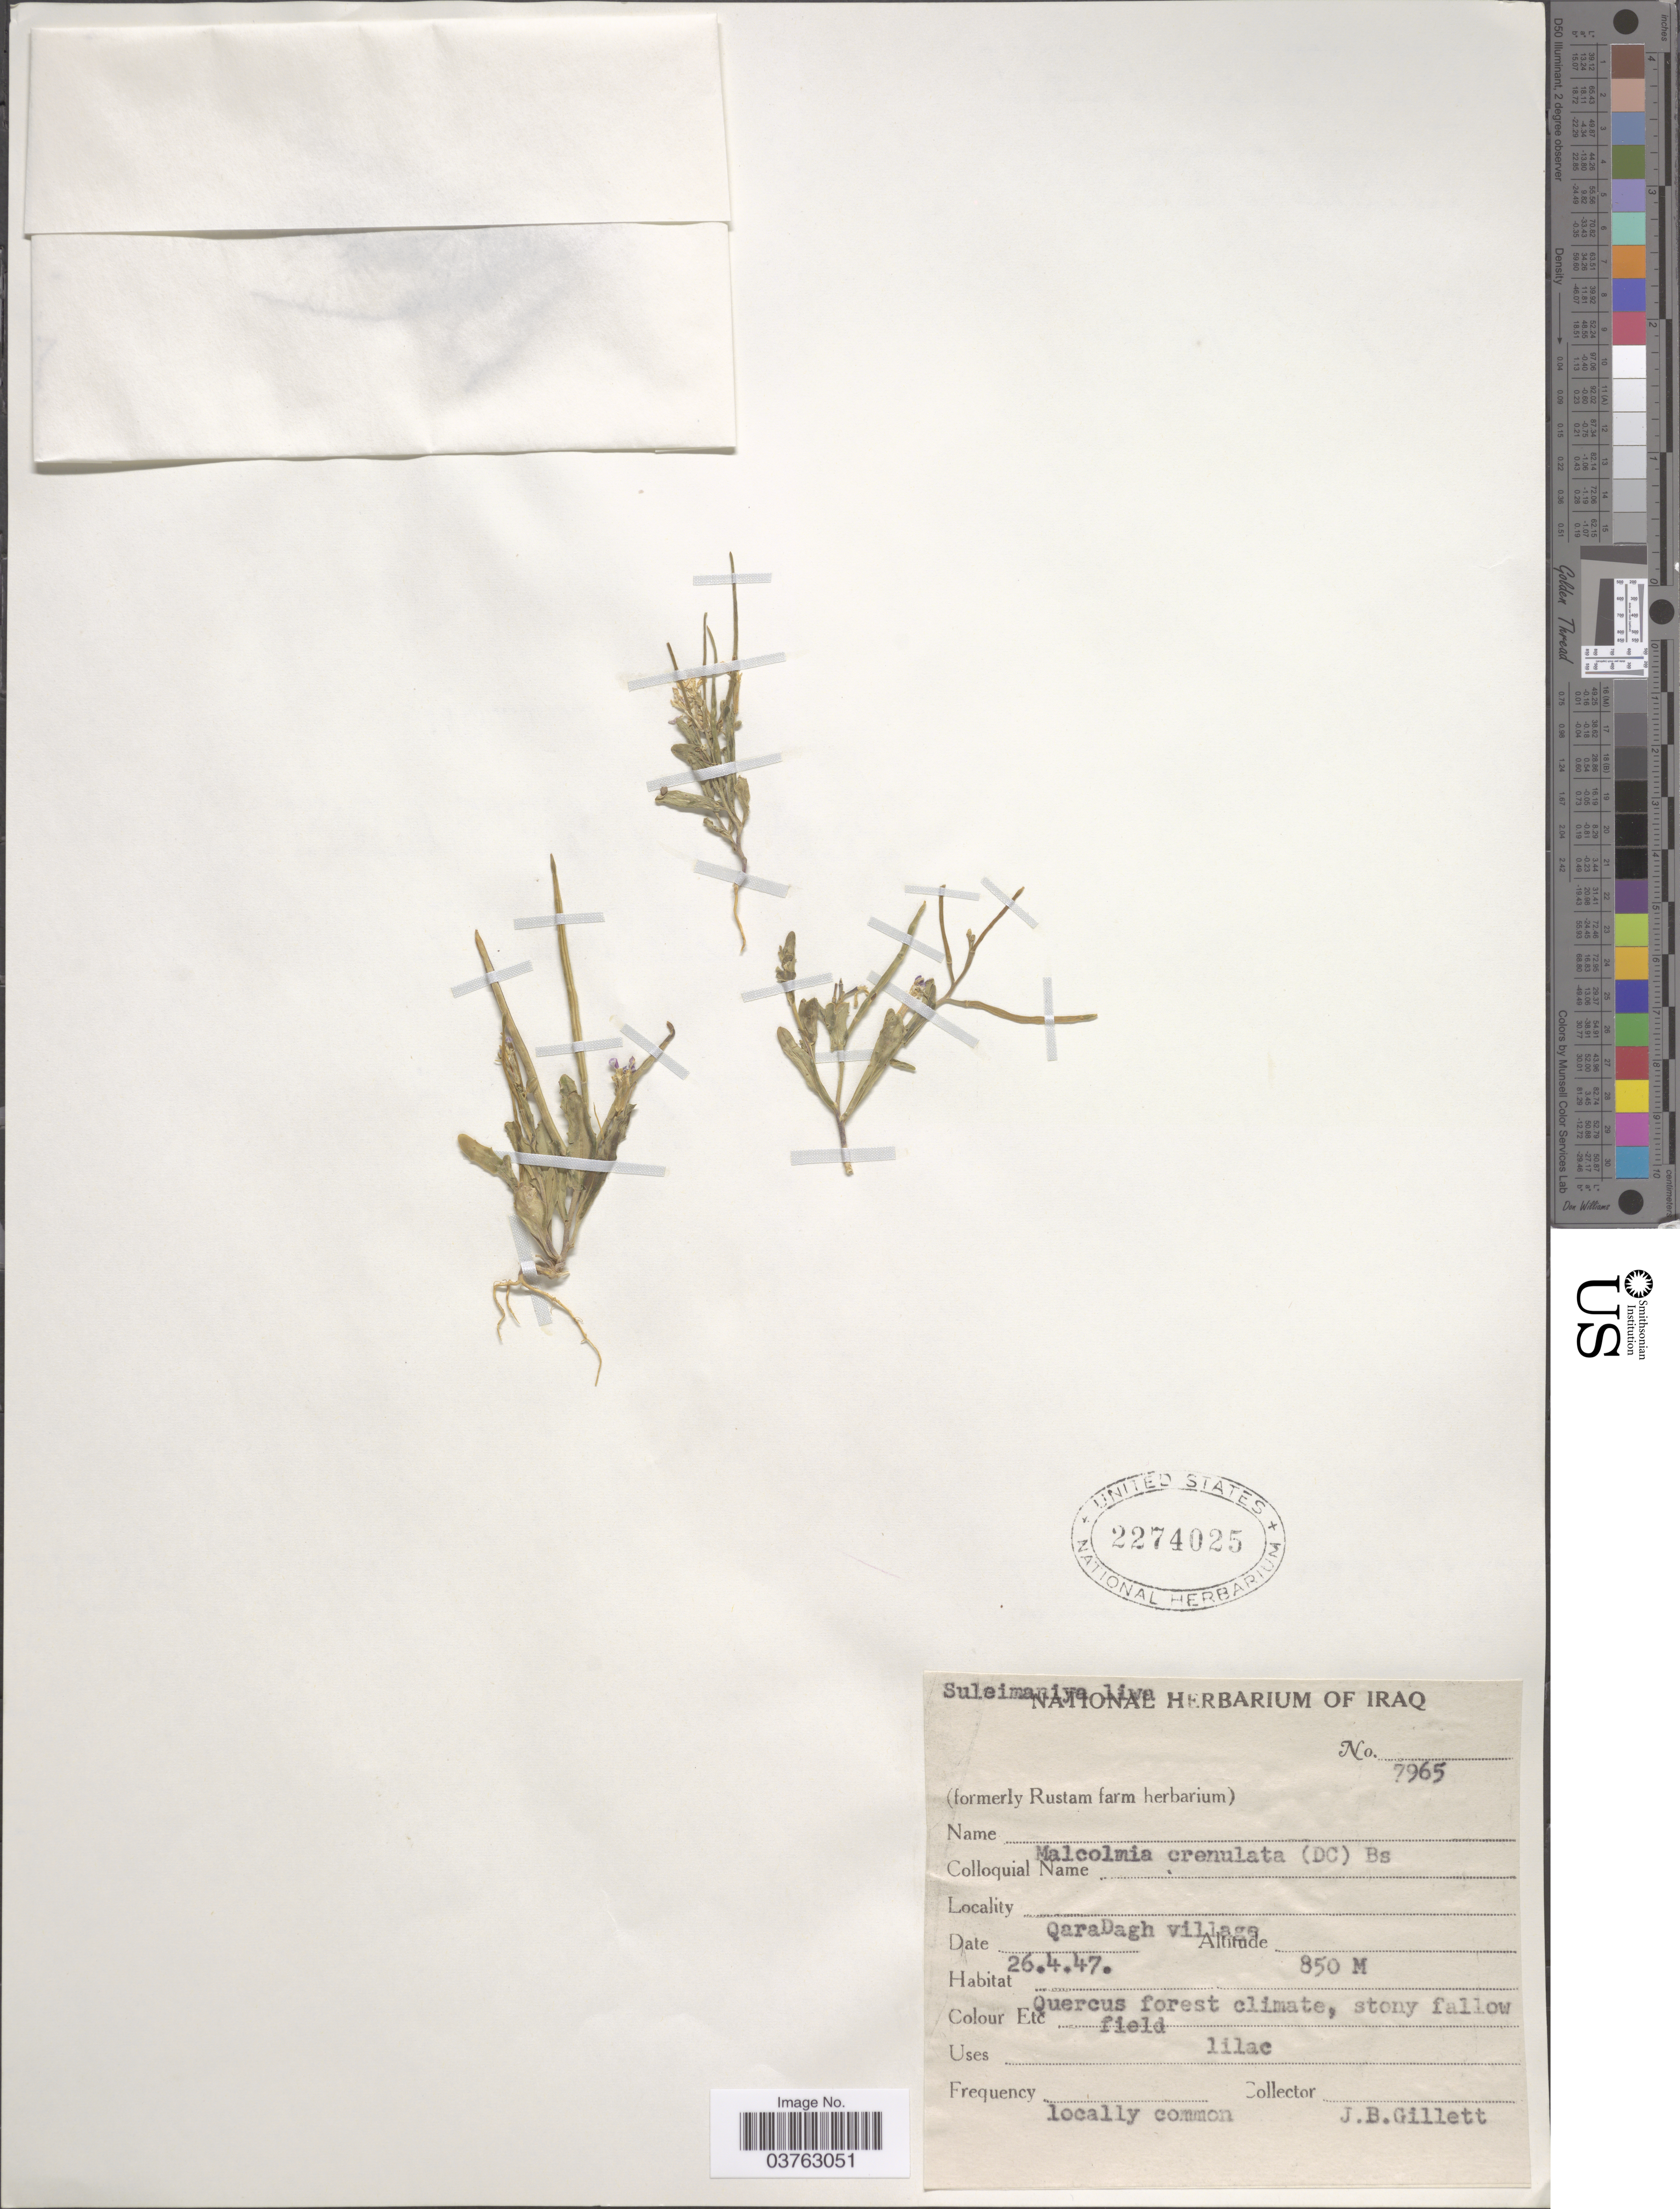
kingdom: Plantae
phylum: Tracheophyta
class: Magnoliopsida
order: Brassicales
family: Brassicaceae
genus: Malcolmia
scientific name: Malcolmia crenulata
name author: (DC.) Boiss.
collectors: J. B. Gillett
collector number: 7965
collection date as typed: Transcribed d/m/y: 26/4/47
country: Iraq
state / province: As Sulaymānīyah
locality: Suleimaniya liwa. Qaradagh village.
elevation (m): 850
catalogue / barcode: US 2274025